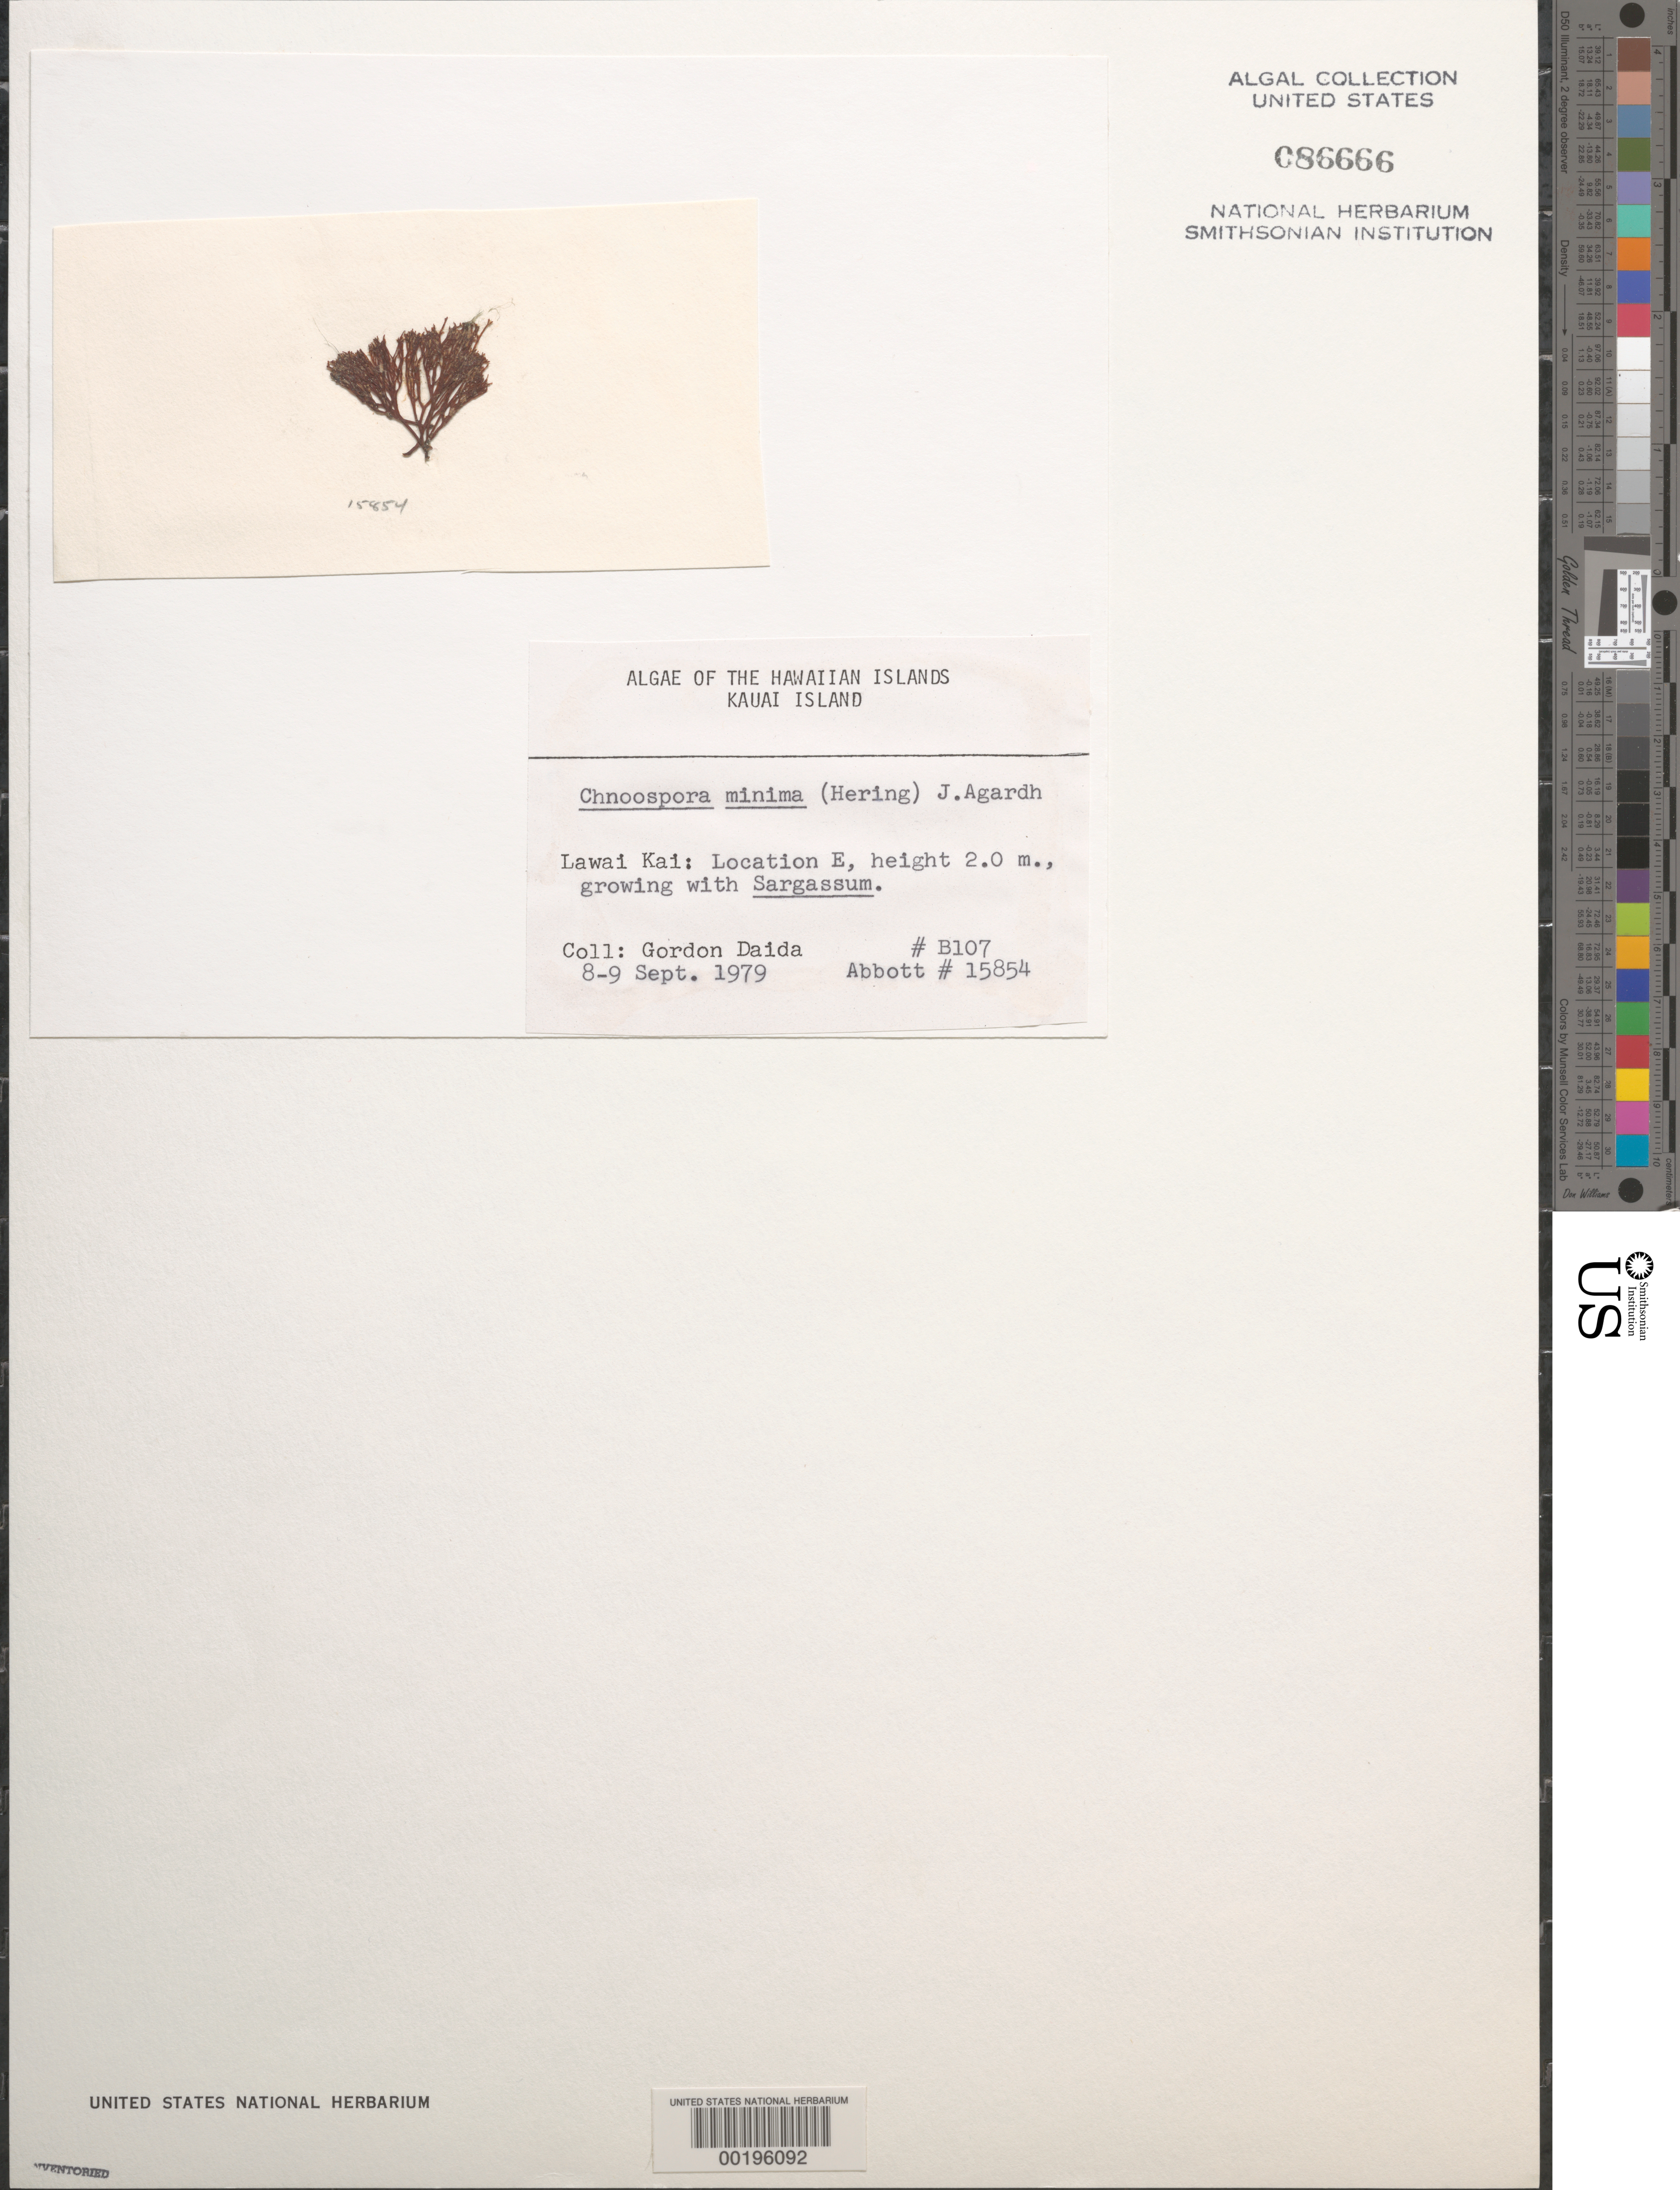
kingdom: Chromista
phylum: Ochrophyta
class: Phaeophyceae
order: Scytosiphonales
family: Scytosiphonaceae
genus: Chnoospora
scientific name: Chnoospora minima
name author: (Hering) Papenf.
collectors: G. Daida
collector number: B107 & IAA 15854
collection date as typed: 08 Sep 1979 to 09 Sep 1979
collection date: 1979-09-08/1979-09-09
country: United States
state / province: Hawaii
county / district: Kaui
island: Kaua'i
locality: Lawai Kai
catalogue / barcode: US 86666